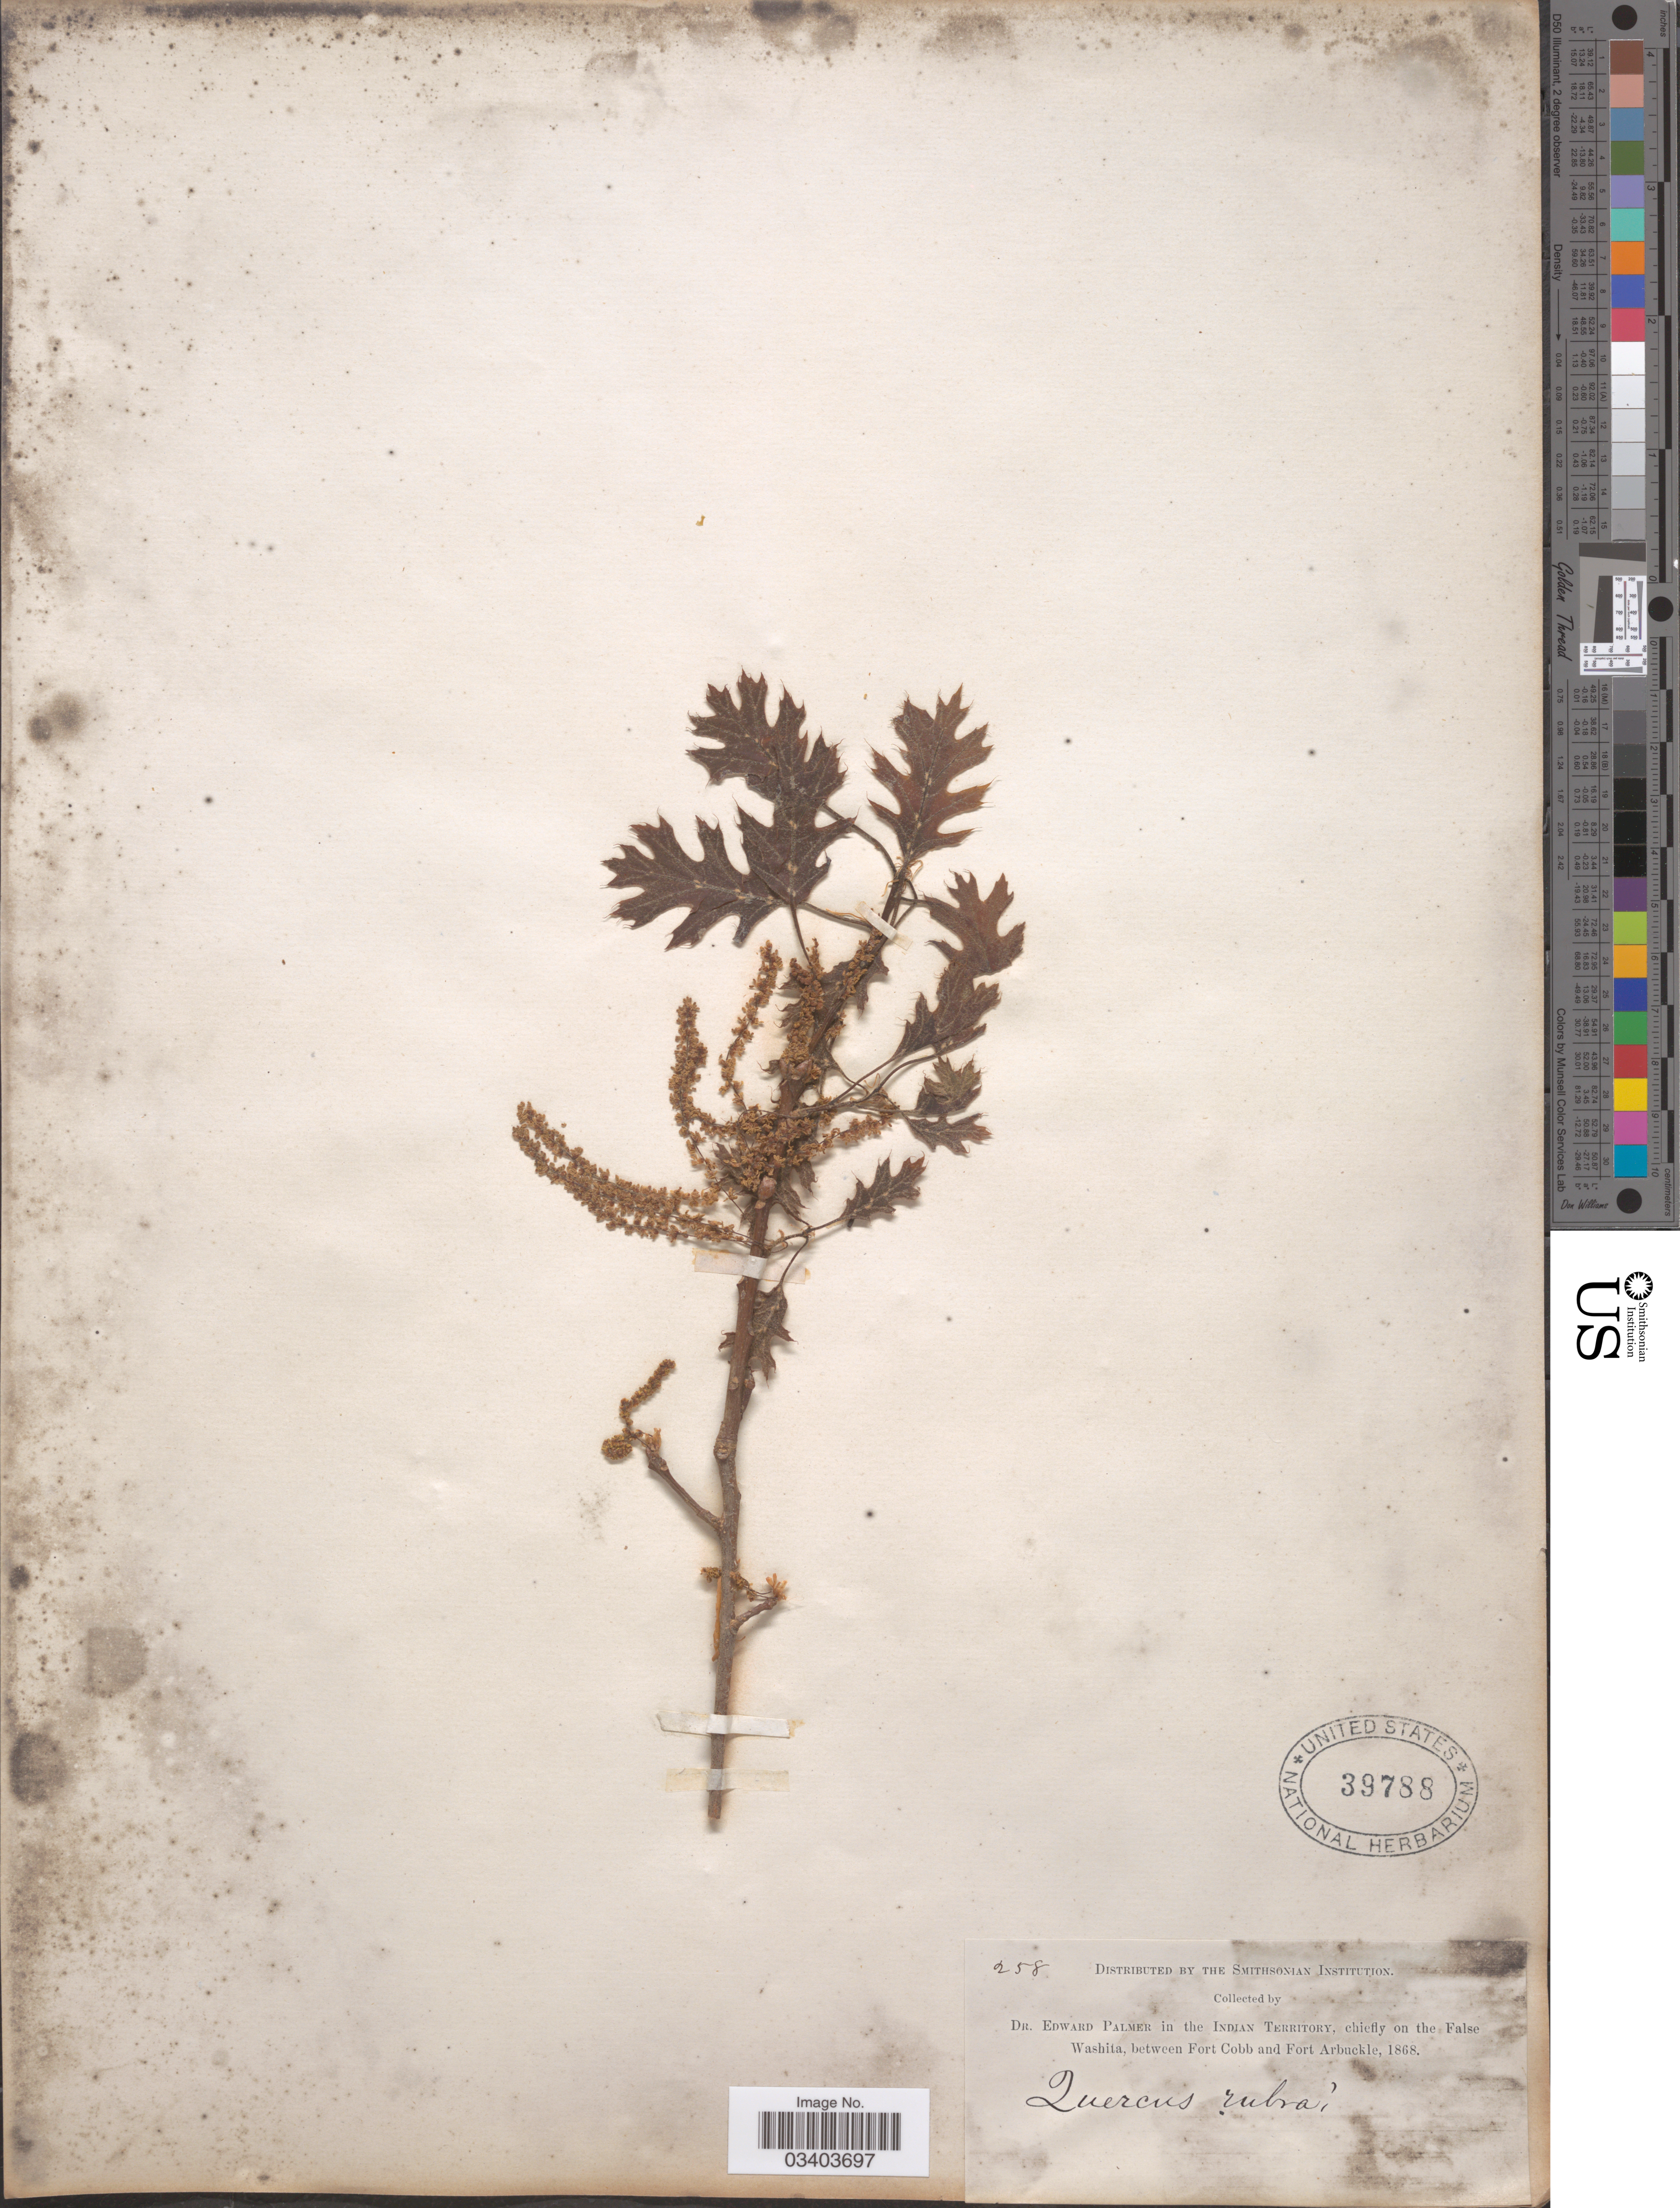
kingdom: Plantae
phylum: Tracheophyta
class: Magnoliopsida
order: Fagales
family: Fagaceae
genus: Quercus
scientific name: Quercus borealis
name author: F. Michx.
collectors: E. Palmer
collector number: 258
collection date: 1868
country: United States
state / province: Oklahoma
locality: Indian Territory, chiefly on the False Washita, between Fort Cobb and Fort Arbuckle.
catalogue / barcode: US 39788